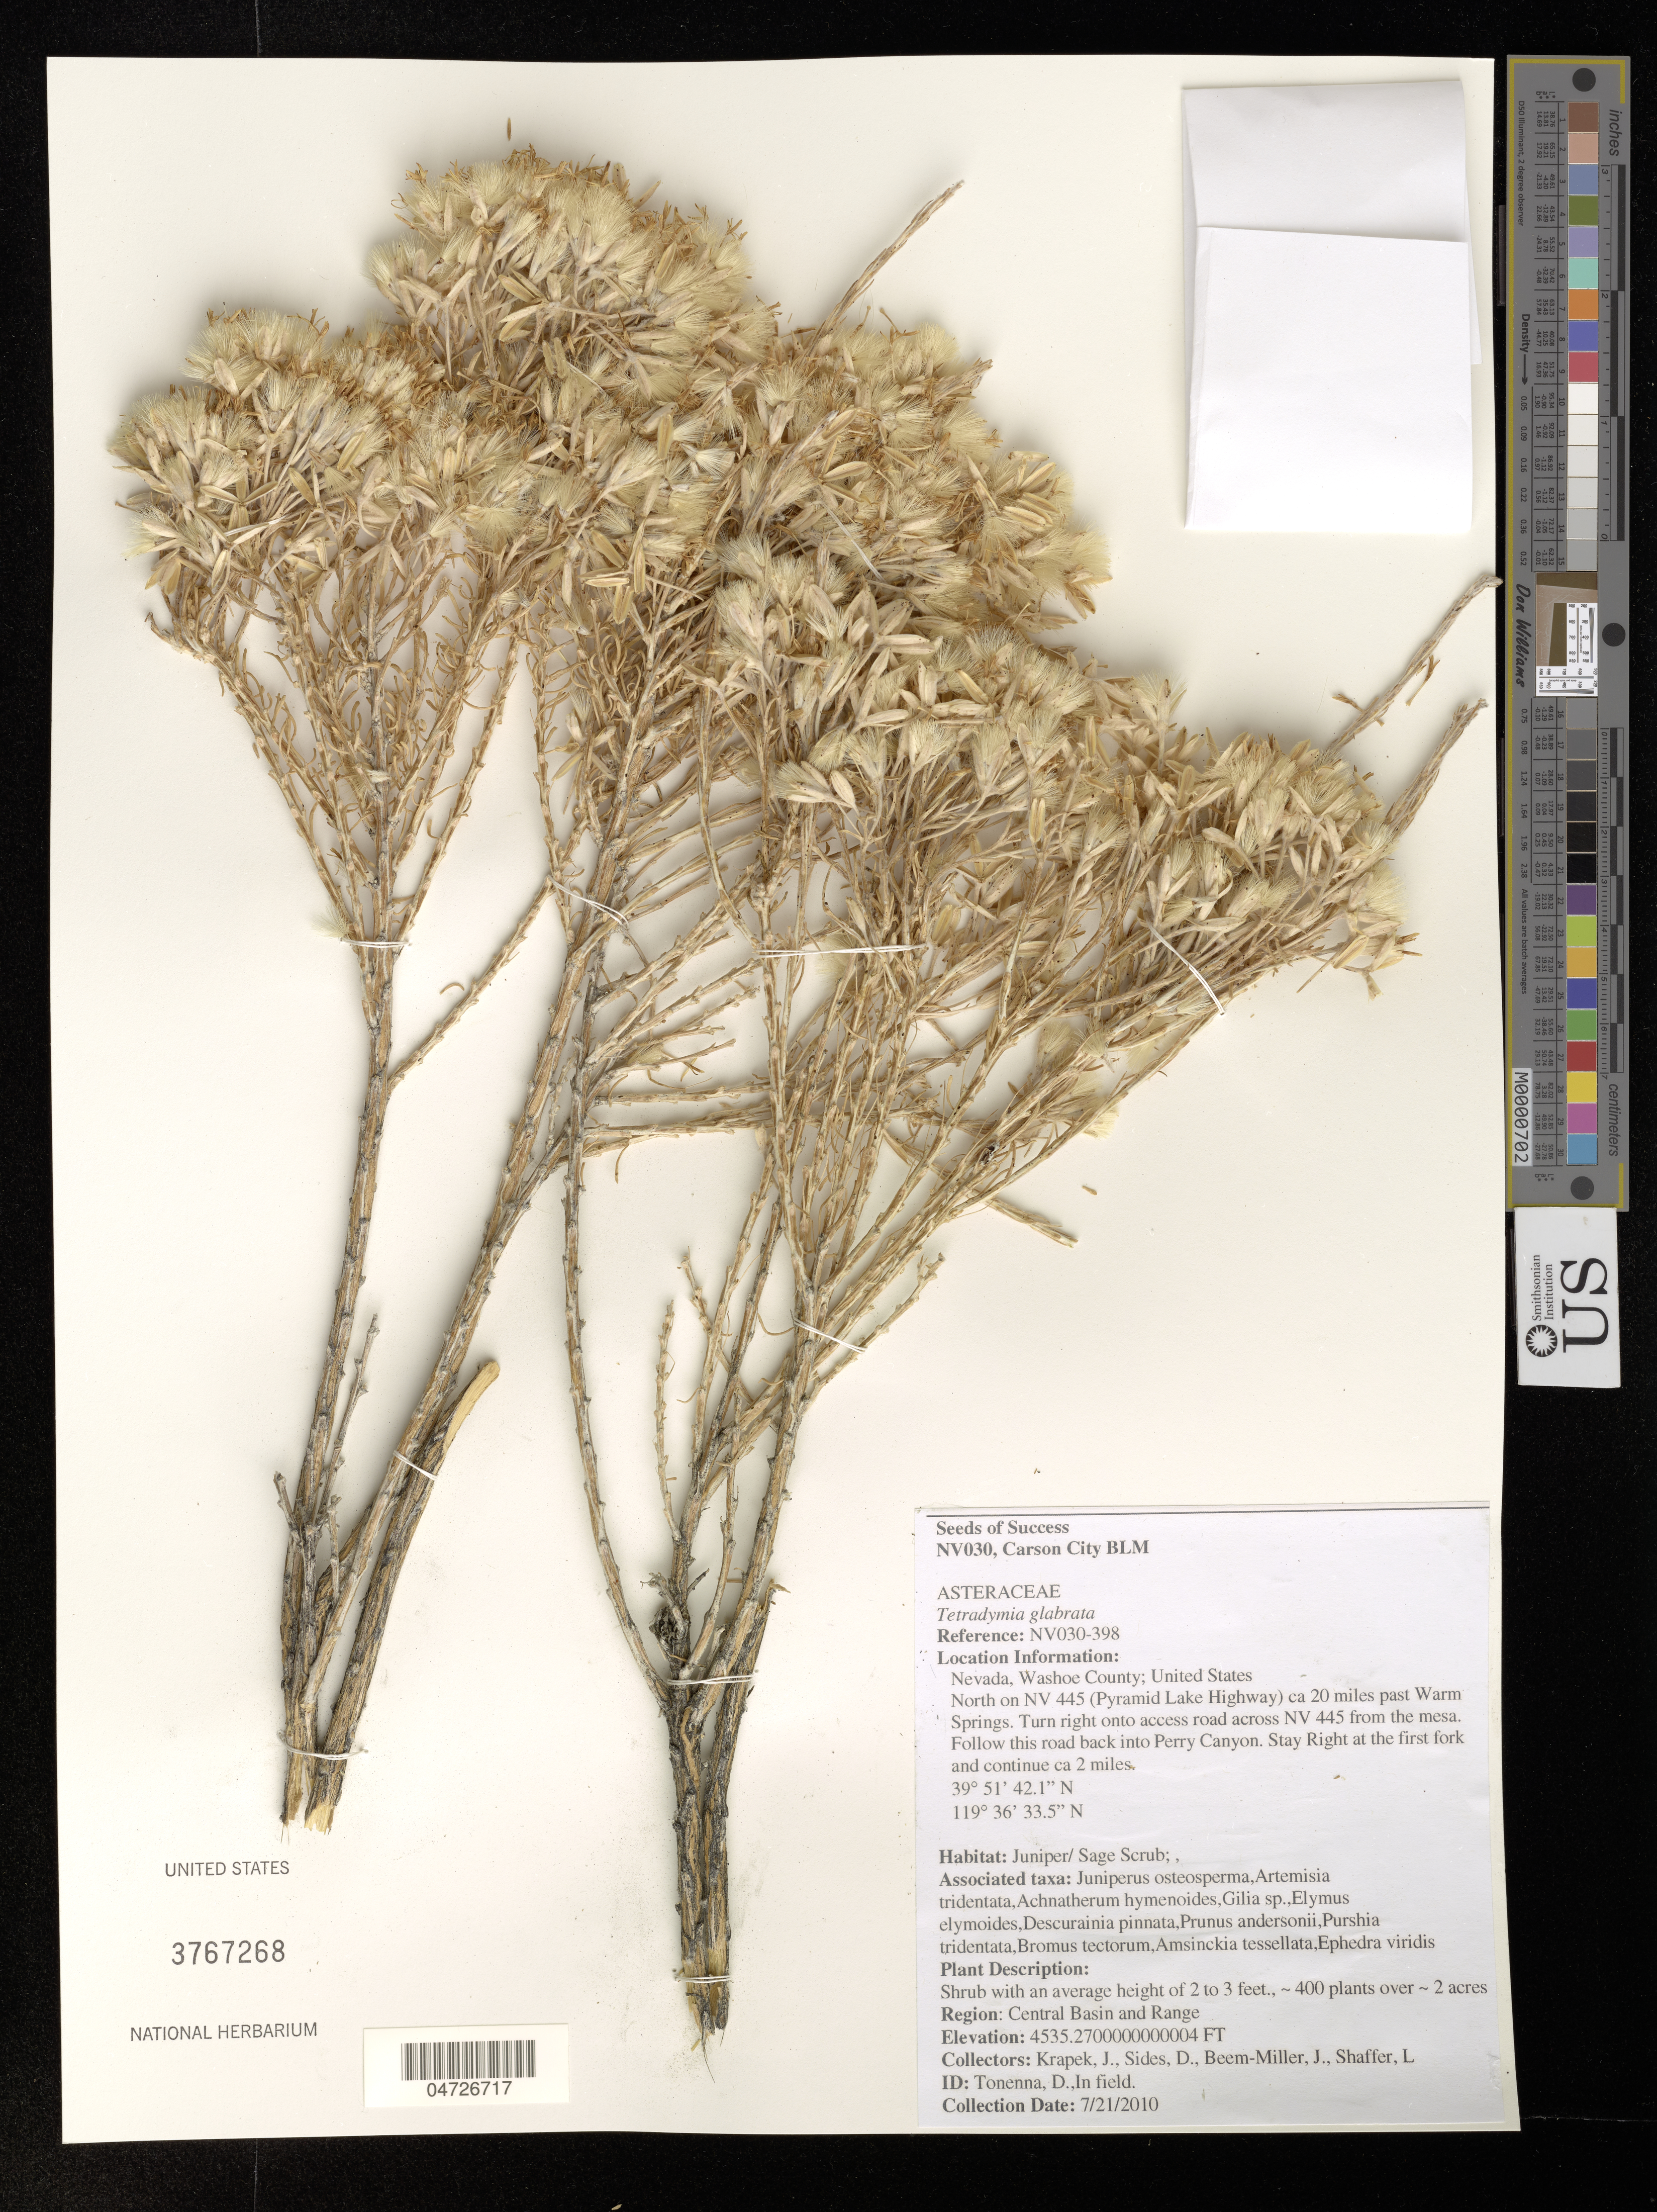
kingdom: Plantae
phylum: Tracheophyta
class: Magnoliopsida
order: Asterales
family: Asteraceae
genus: Tetradymia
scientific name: Tetradymia glabrata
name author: Torr. & A. Gray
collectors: J. Krapek, D. Sides, J. Beem-Miller & L. Shaffer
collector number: NV030-398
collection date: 2010-07-21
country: United States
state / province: Nevada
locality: Washoe County. North on NV 445 (Pyramid Lake Highway) ca 20 miles past Warm Springs. Turn right onto access road across NV 445 from the mesa. Follow this road back into Perry Canyon. Stay Right at the first fork and continue ca 2 miles.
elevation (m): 1382.35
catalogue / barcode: US 3767268